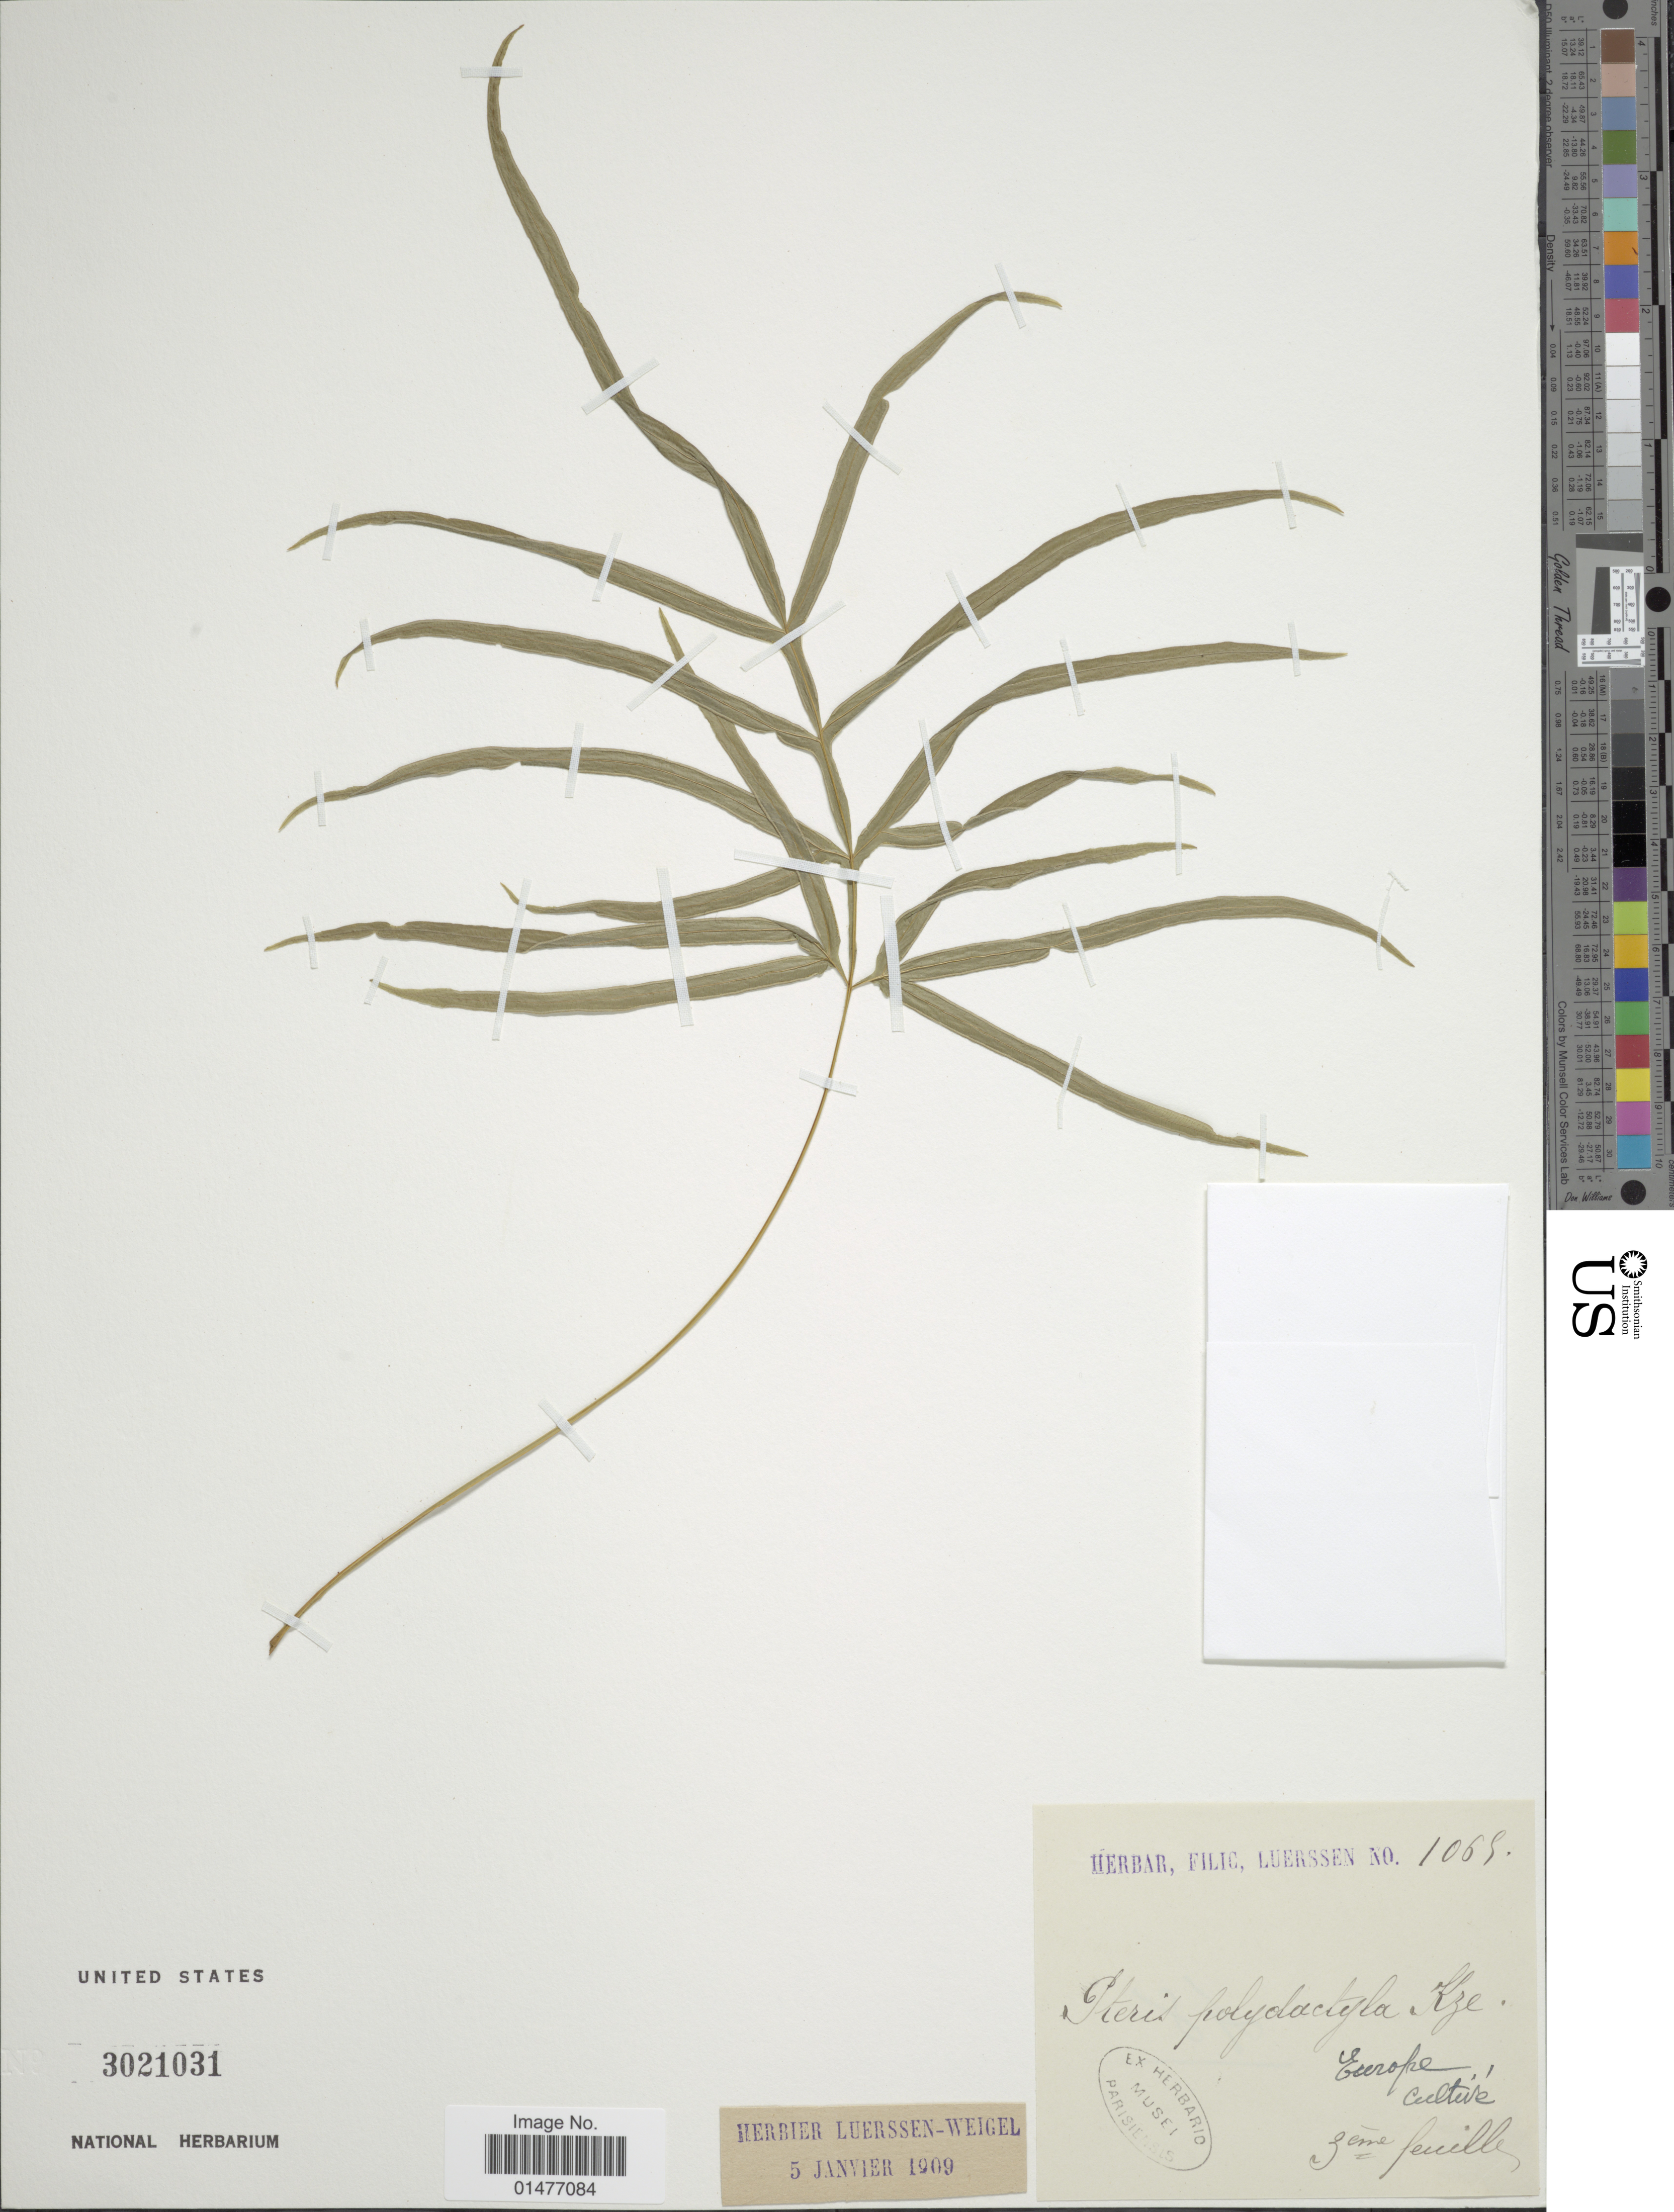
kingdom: Plantae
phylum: Tracheophyta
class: Polypodiopsida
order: Polypodiales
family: Pteridaceae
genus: Pteris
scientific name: Pteris multifida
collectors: ex herb. Luerssen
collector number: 1065*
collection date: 1909-01-05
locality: Europe, Cultivé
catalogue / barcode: US 3021031